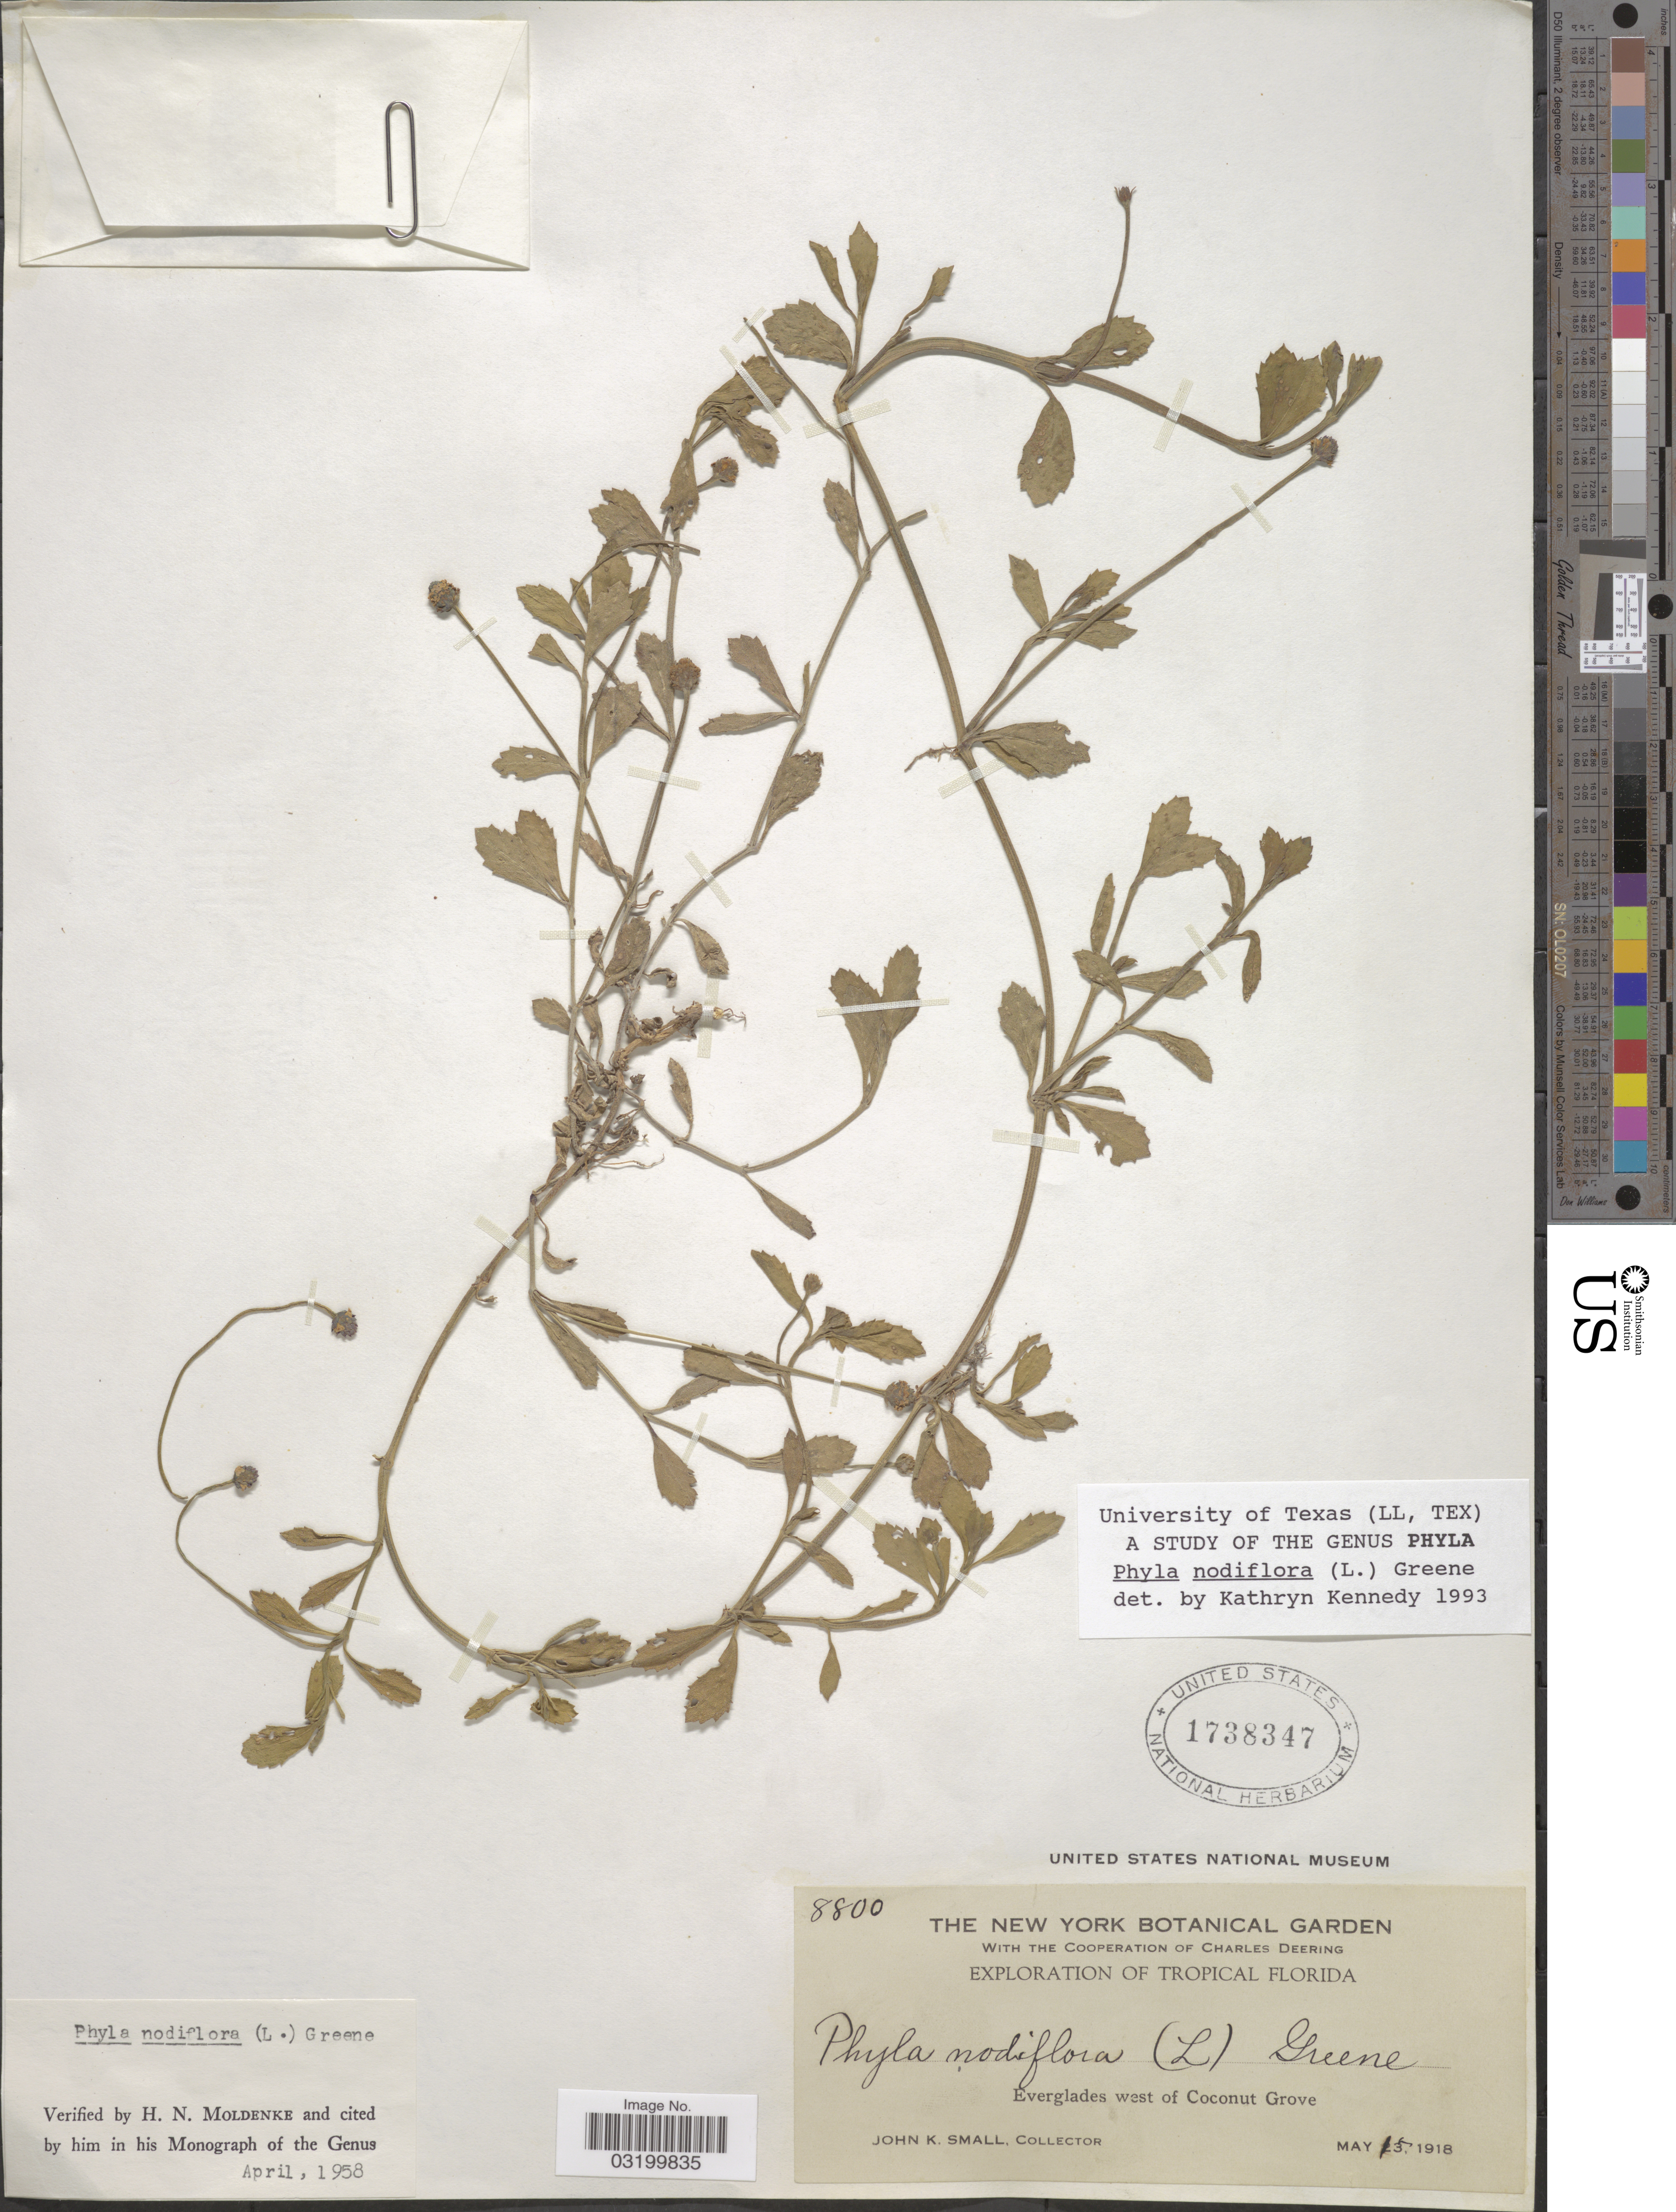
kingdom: Plantae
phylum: Tracheophyta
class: Magnoliopsida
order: Lamiales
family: Verbenaceae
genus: Phyla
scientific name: Phyla nodiflora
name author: (L.) Greene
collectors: J. K. Small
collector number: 8800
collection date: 1918-05-13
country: United States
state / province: Florida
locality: Everglades west of Coconut Grove.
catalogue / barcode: US 1738347